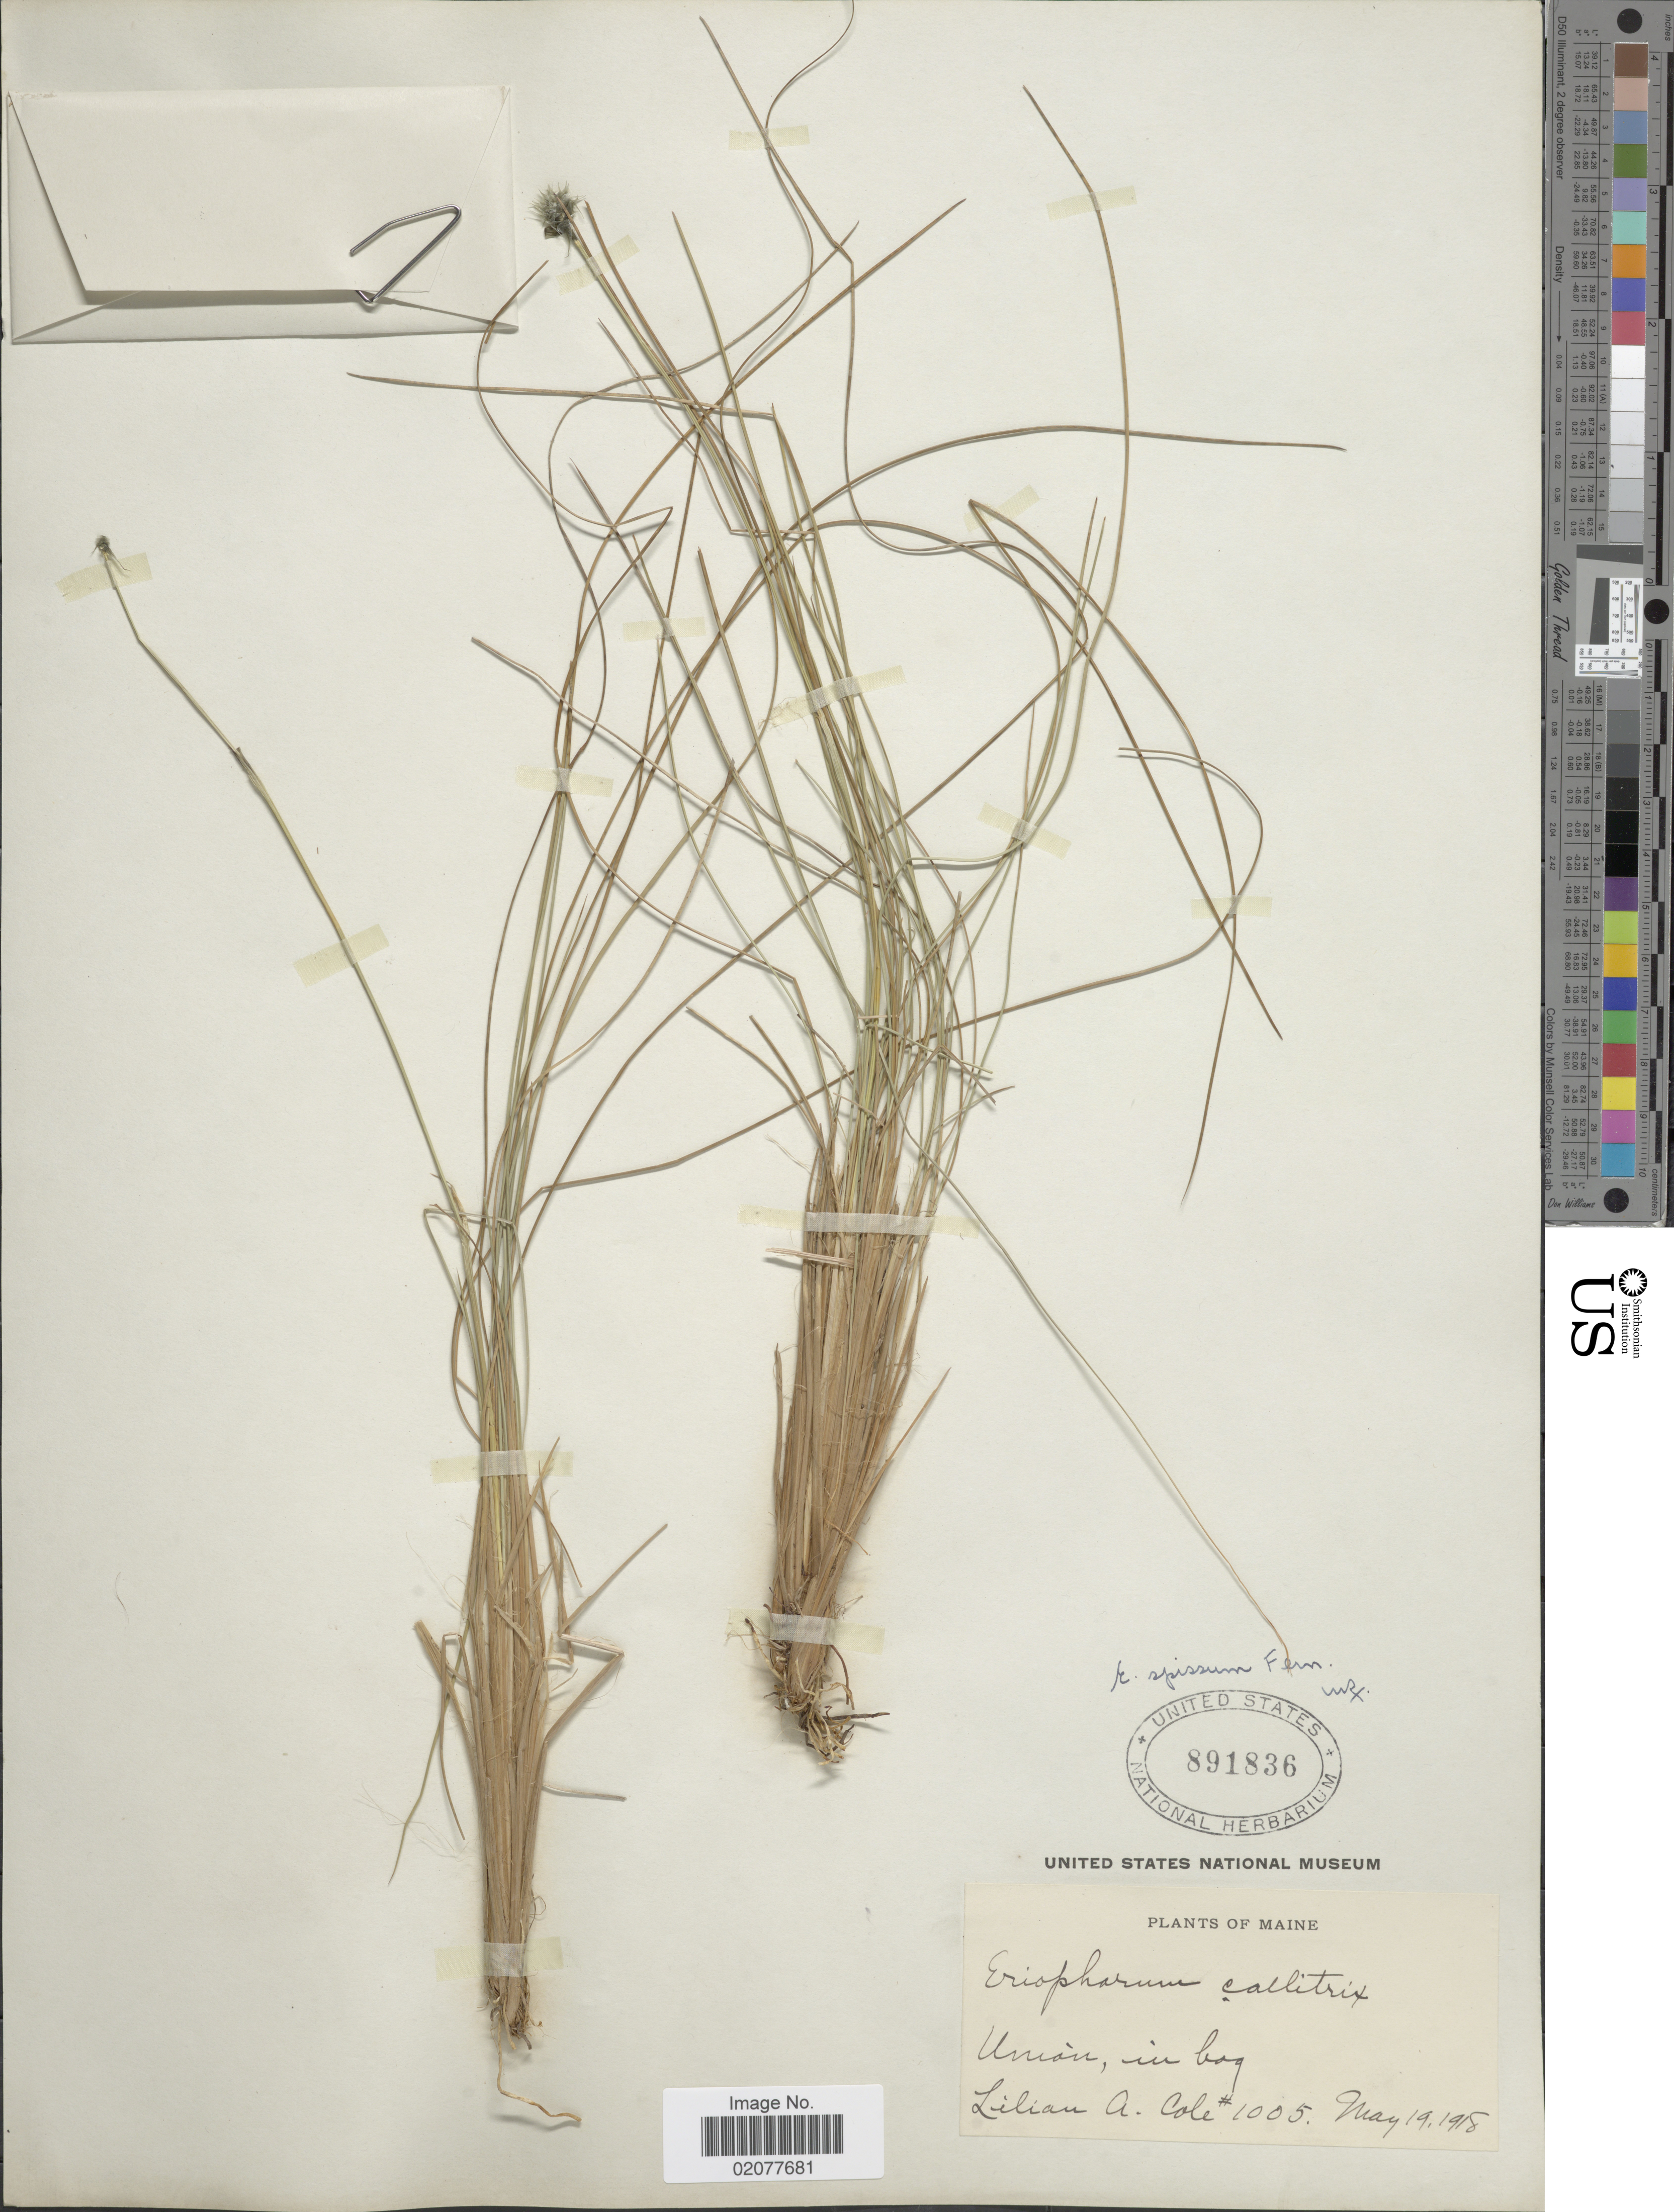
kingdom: Plantae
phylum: Tracheophyta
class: Liliopsida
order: Poales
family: Cyperaceae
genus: Eriophorum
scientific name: Eriophorum spissum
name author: Fernald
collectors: L. A. Cole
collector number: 1005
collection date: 1918-05-19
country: United States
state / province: Maine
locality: Maine, Union, in bog.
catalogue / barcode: US 891836